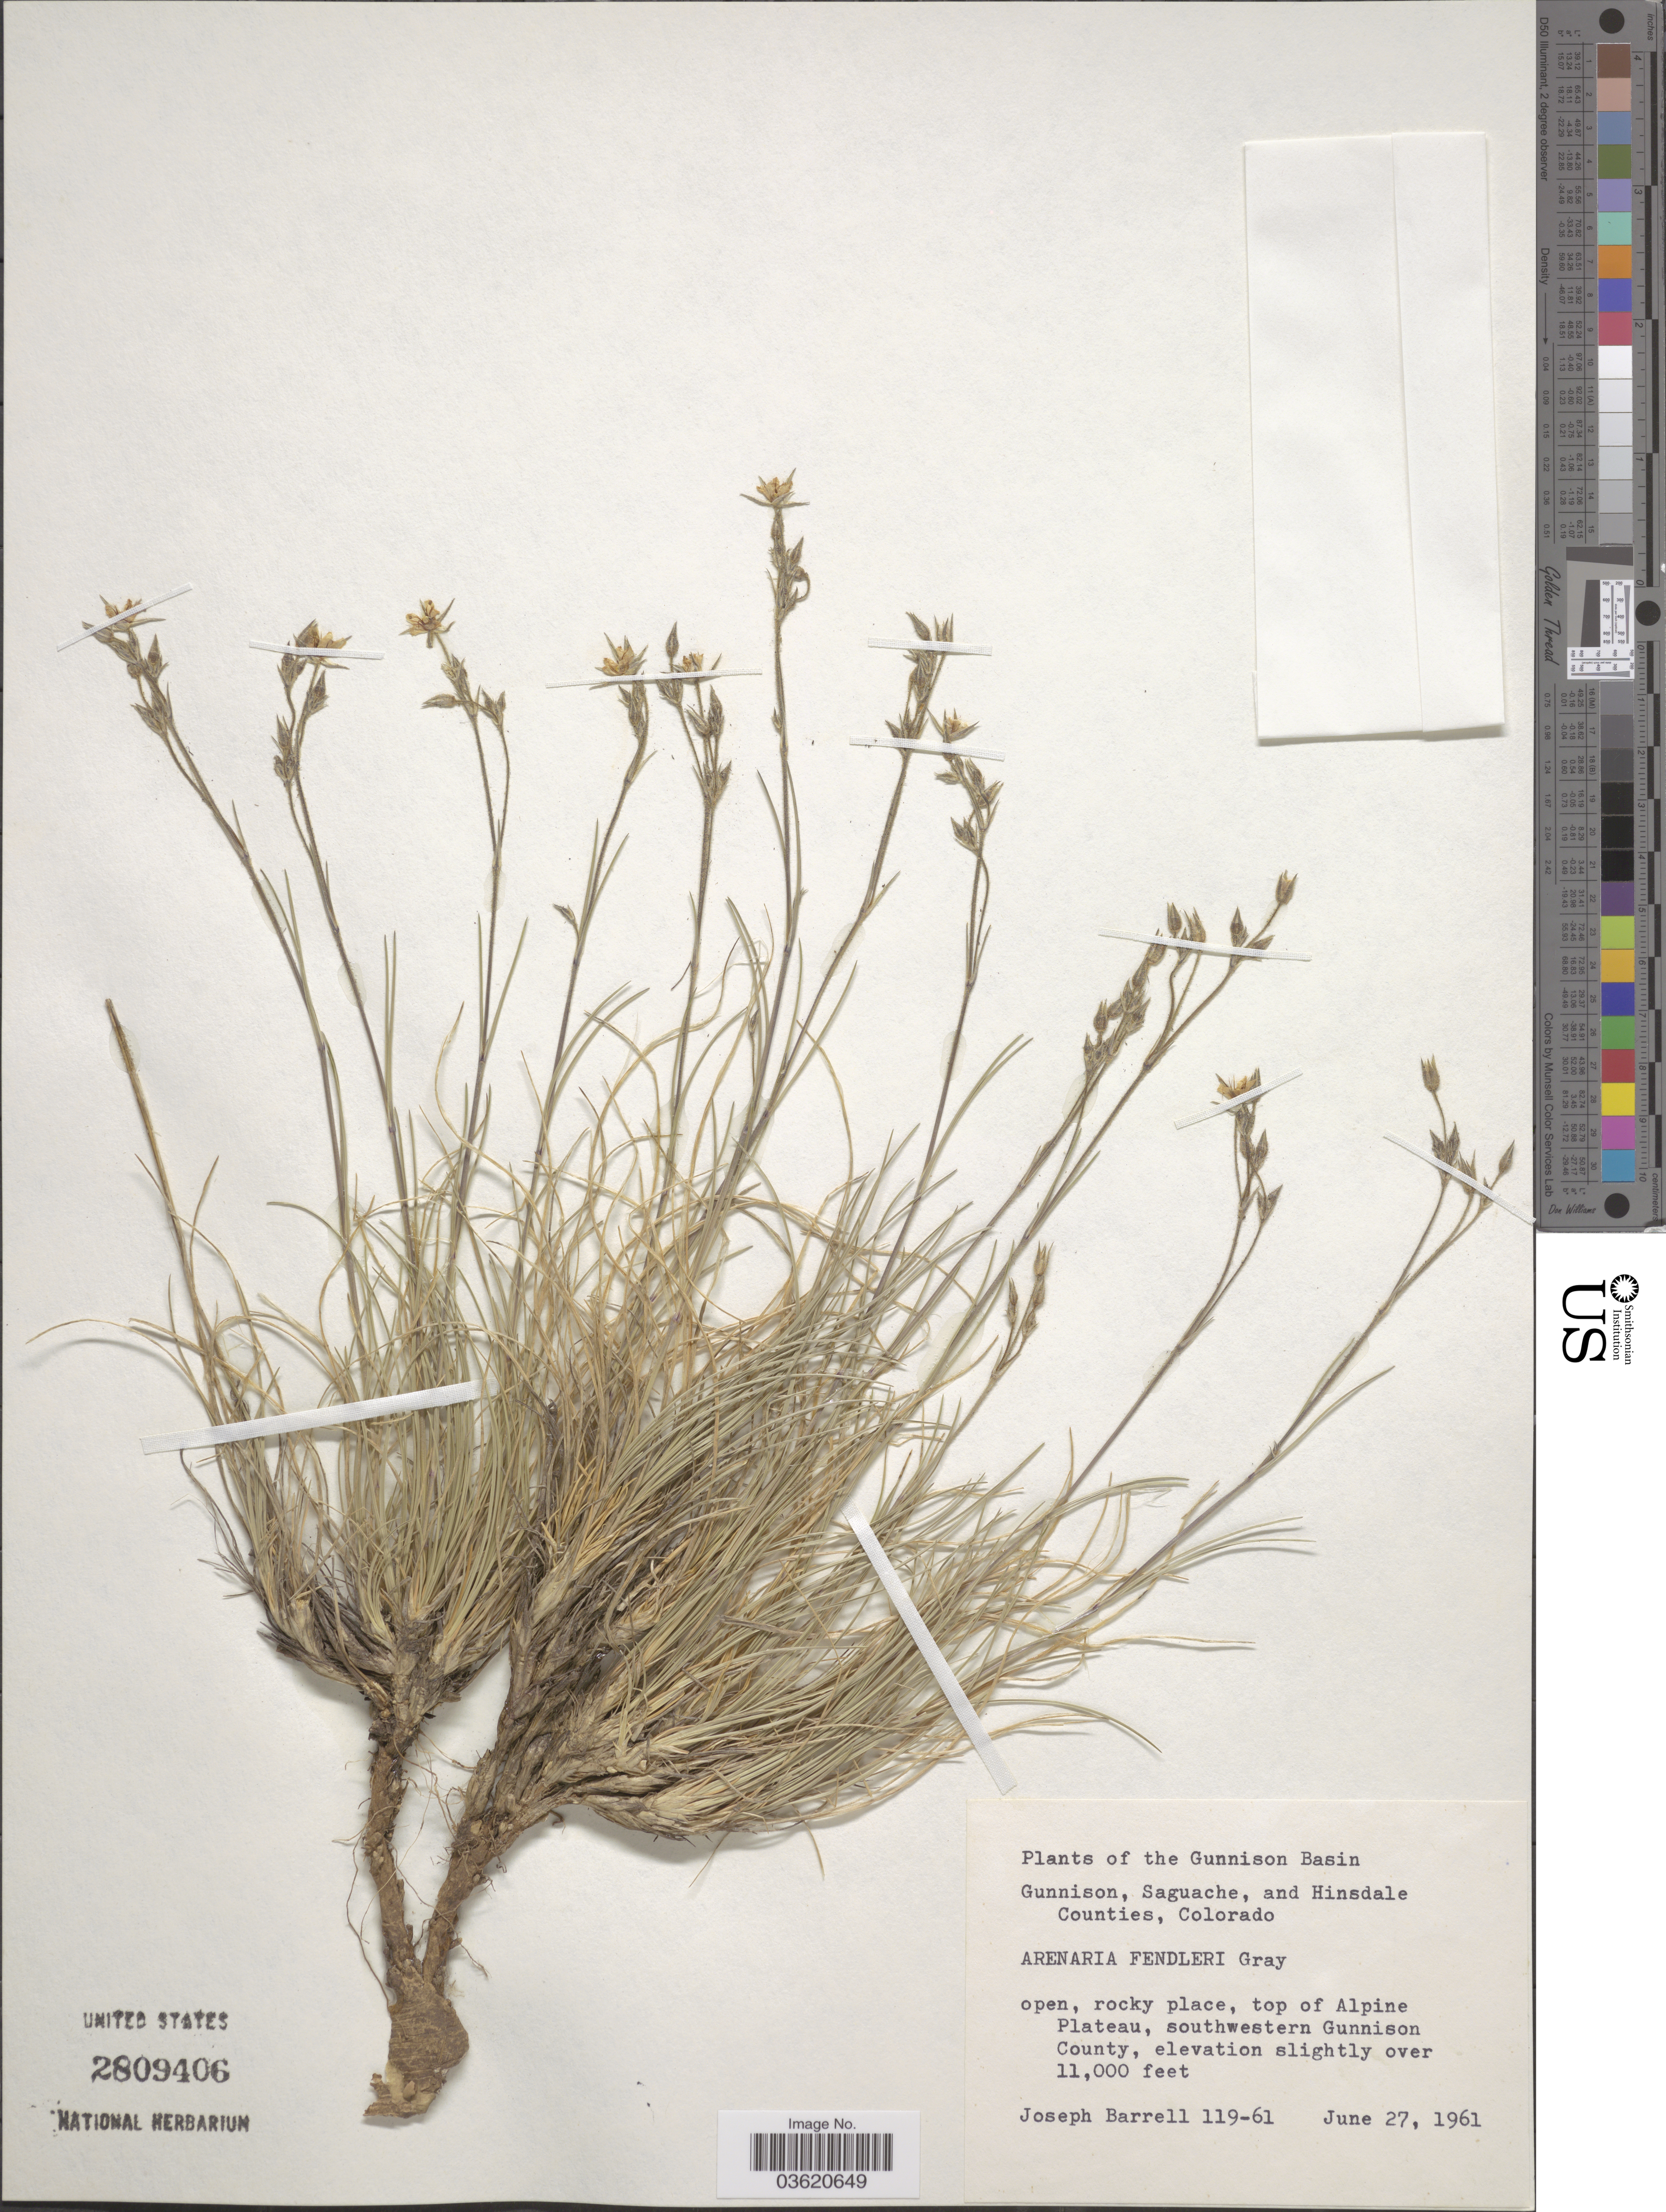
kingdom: Plantae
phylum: Tracheophyta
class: Magnoliopsida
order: Caryophyllales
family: Caryophyllaceae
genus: Eremogone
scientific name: Eremogone fendleri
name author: (A. Gray) Ikonn.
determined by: U.S. National Herbarium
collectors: J. Barrell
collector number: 119-61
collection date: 1961-06-27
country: United States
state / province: Colorado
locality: The Gunnison Basin. Top of Alpine Plateau, southwestern Gunnison County.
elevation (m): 3353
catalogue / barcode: US 2809406